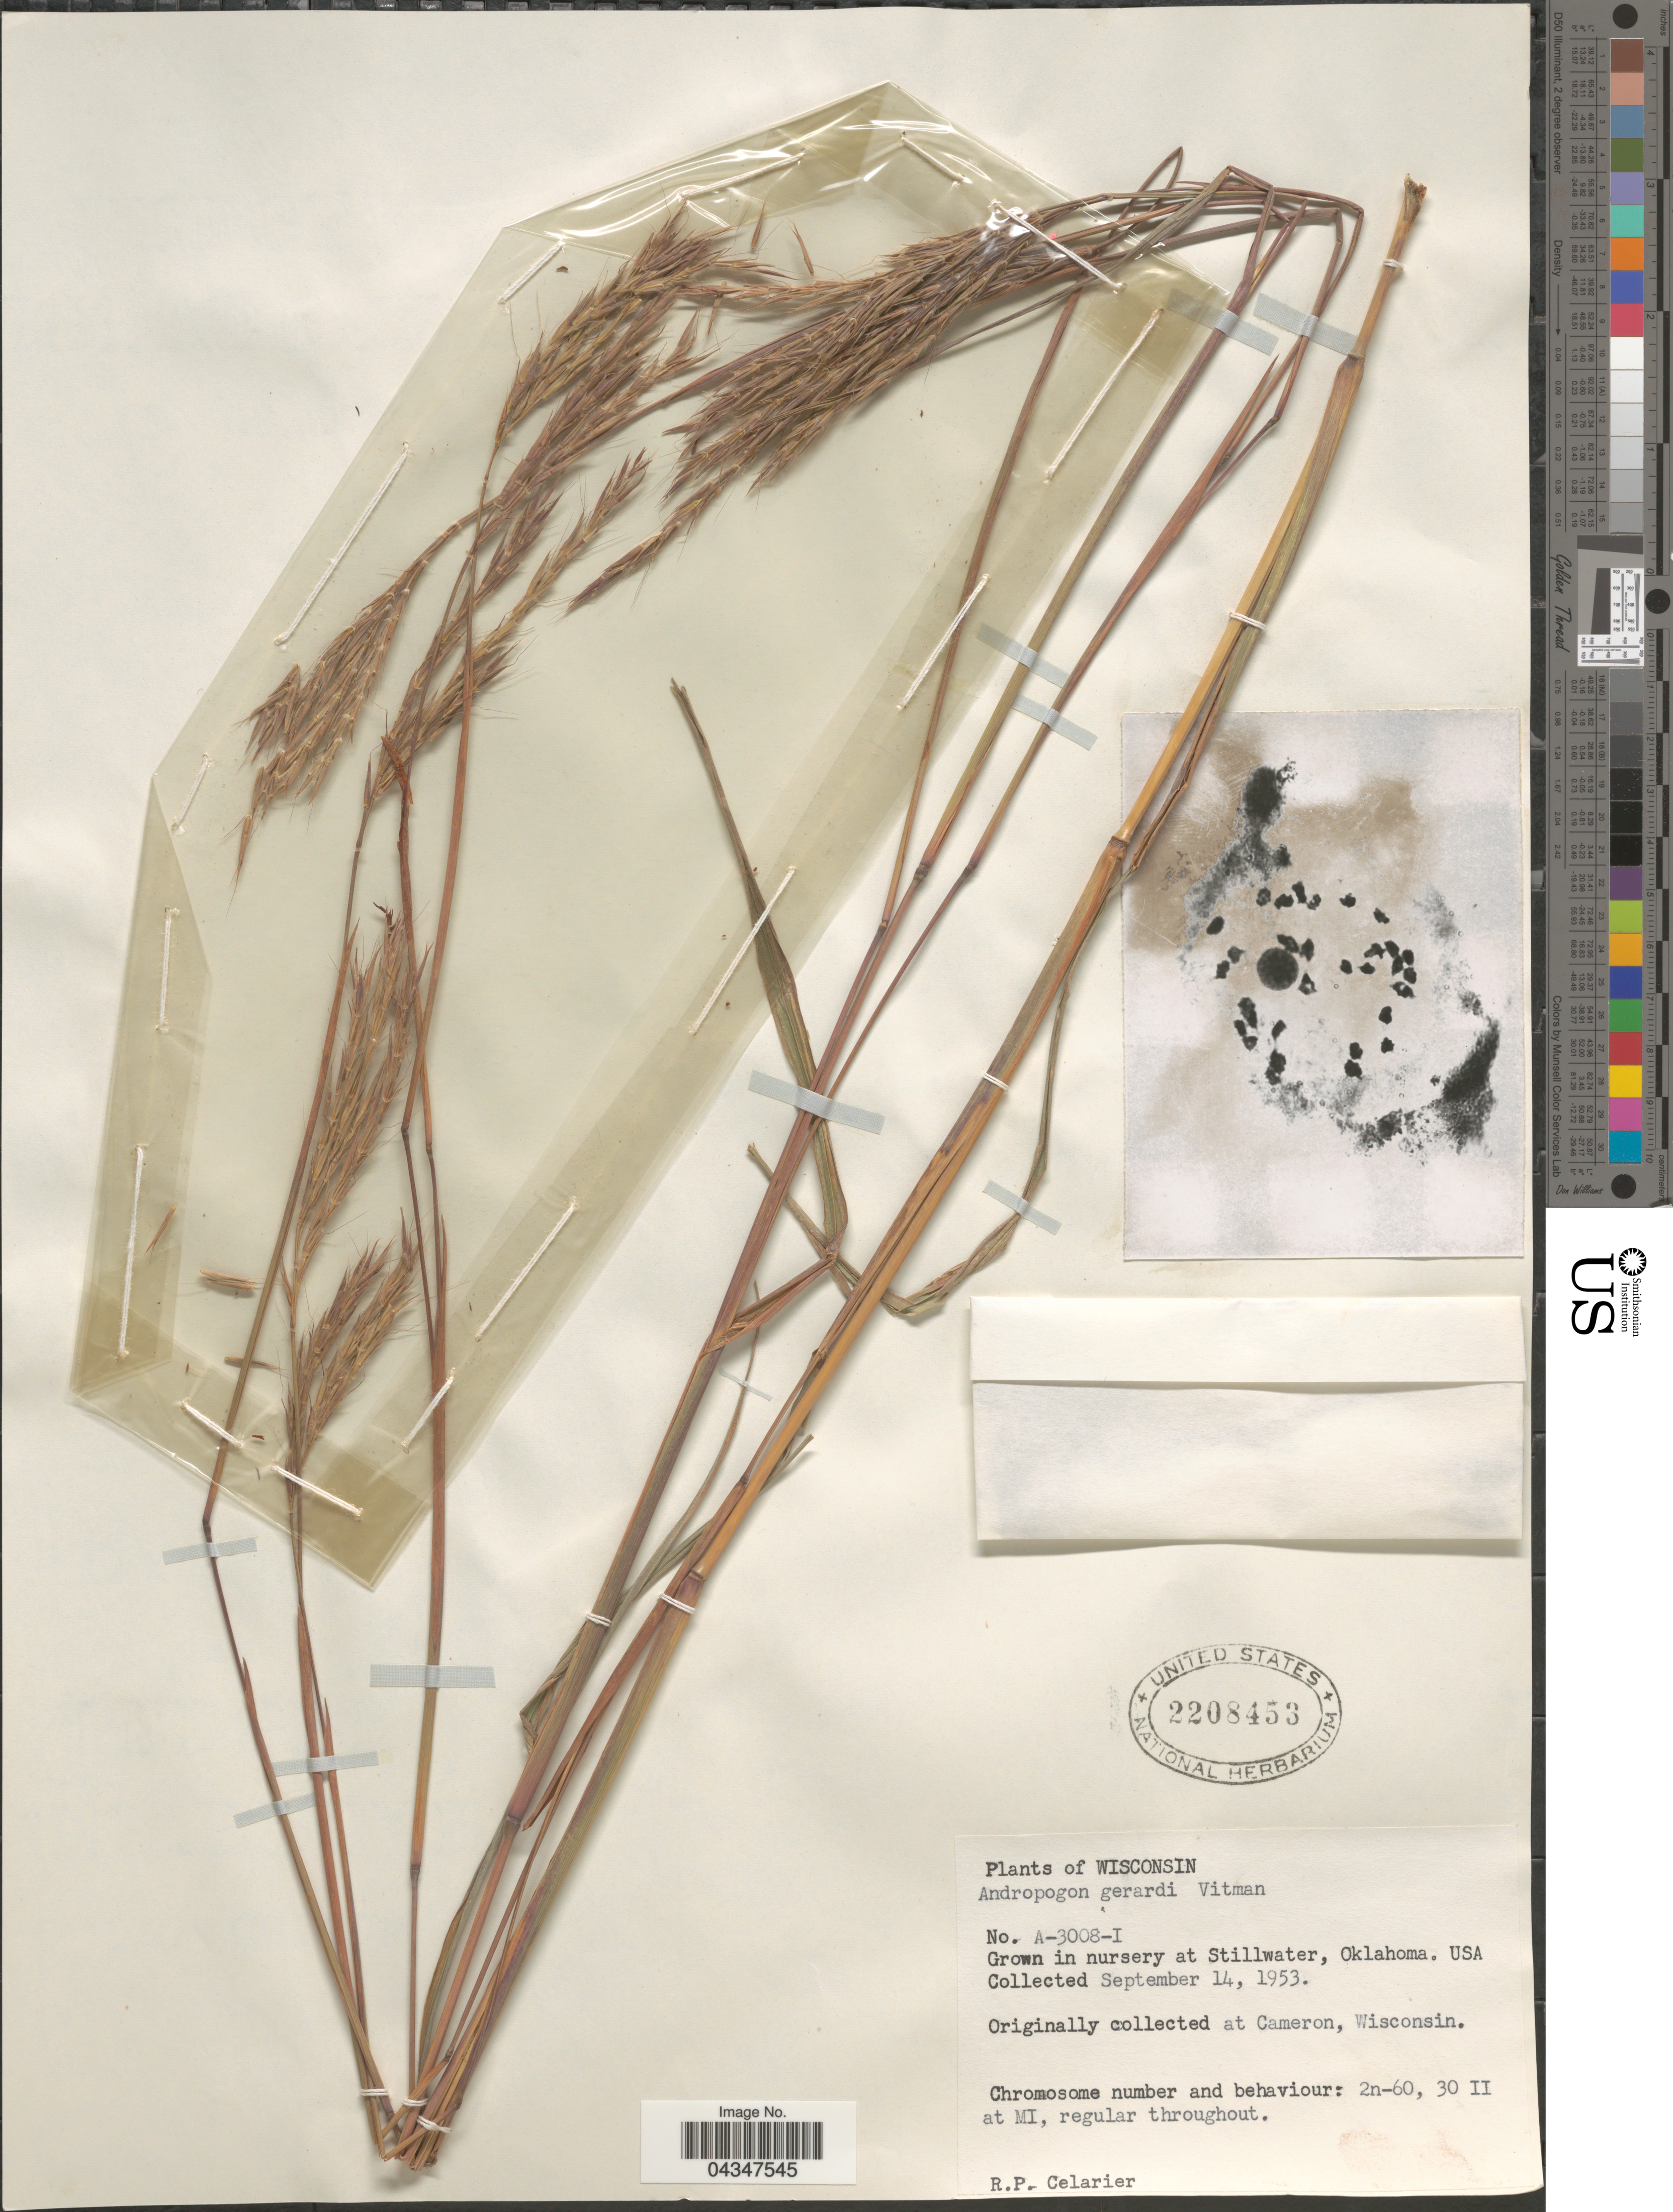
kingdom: Plantae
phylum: Tracheophyta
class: Liliopsida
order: Poales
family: Poaceae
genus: Andropogon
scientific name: Andropogon gerardii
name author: Vitman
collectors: R. Celarier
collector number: A-3008-I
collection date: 1953-09-14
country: United States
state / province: Oklahoma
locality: In nursery at Stillwater.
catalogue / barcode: US 2208453